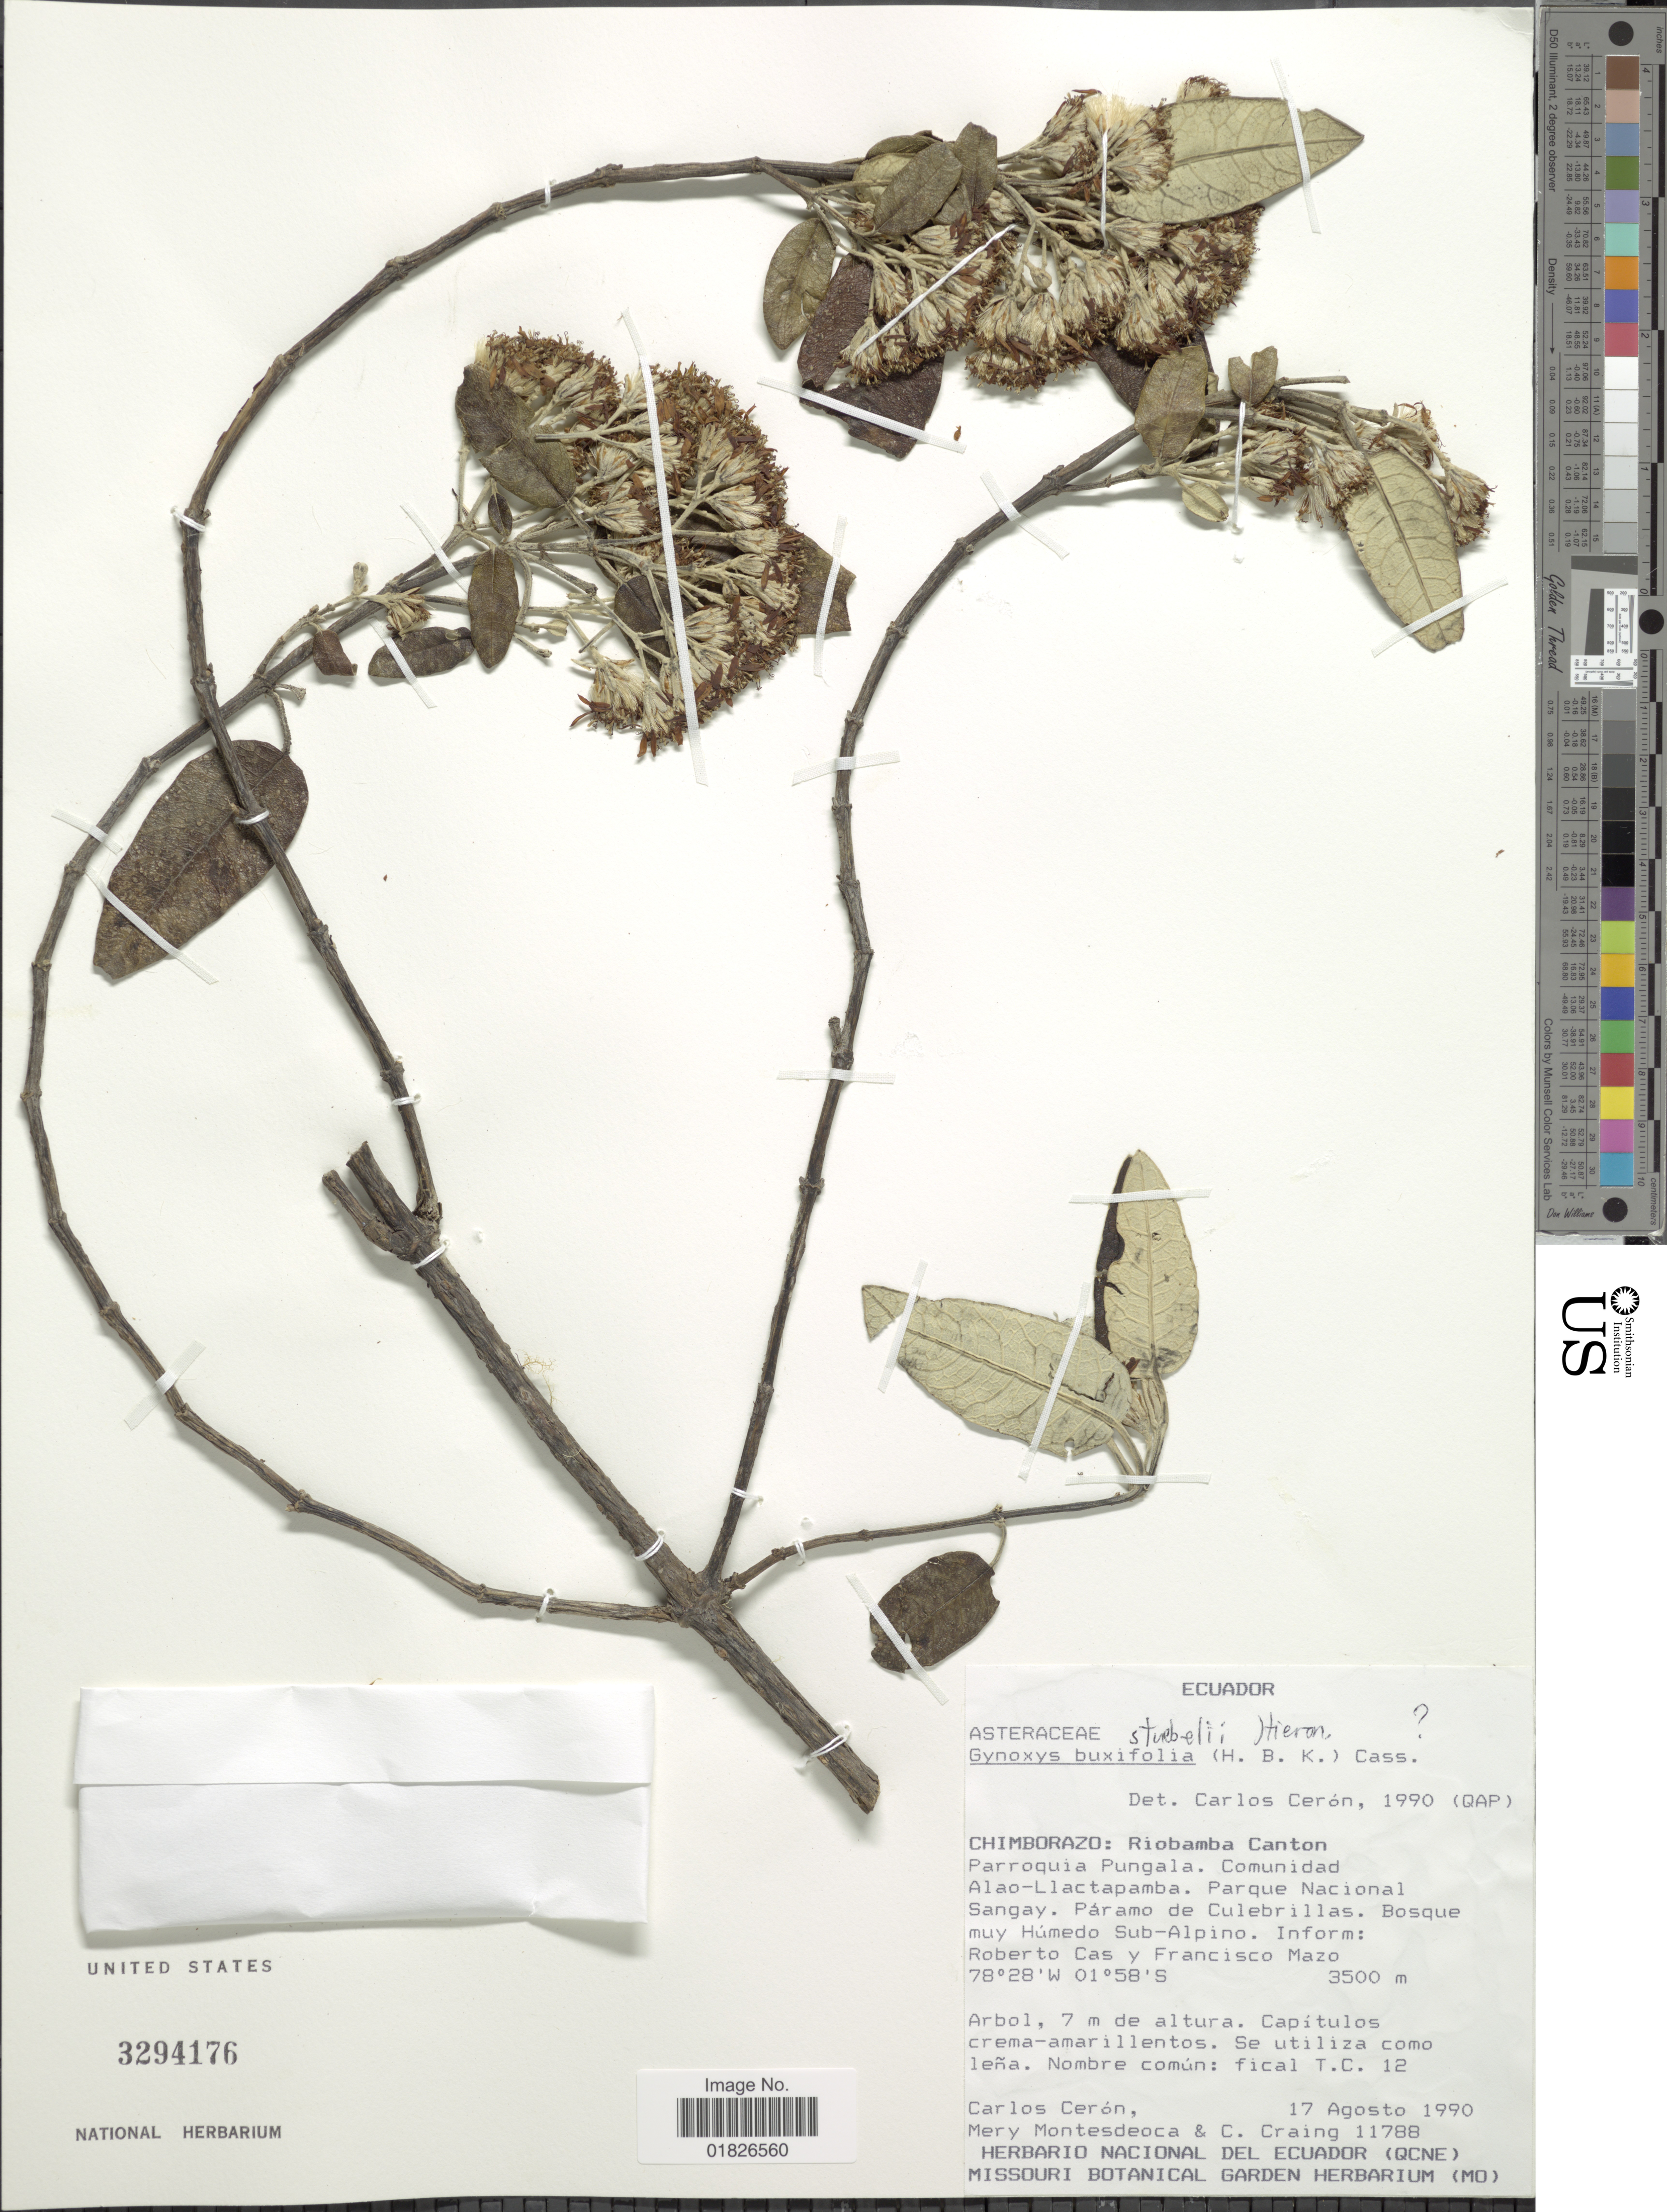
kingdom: Plantae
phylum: Tracheophyta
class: Magnoliopsida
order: Asterales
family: Asteraceae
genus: Gynoxys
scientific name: Gynoxys steubelii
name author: Hieron.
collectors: C. E. Cerón M., M. Montesdeoca & C. Craing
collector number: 11788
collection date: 1990-08-17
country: Ecuador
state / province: Chimborazo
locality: Riobamba Canton, Parroquia Pungala, Comunidad Alao-Llactapamba, Parque Nacional Sangay, Paramo de Culebrillas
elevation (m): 3500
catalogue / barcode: US 3294176